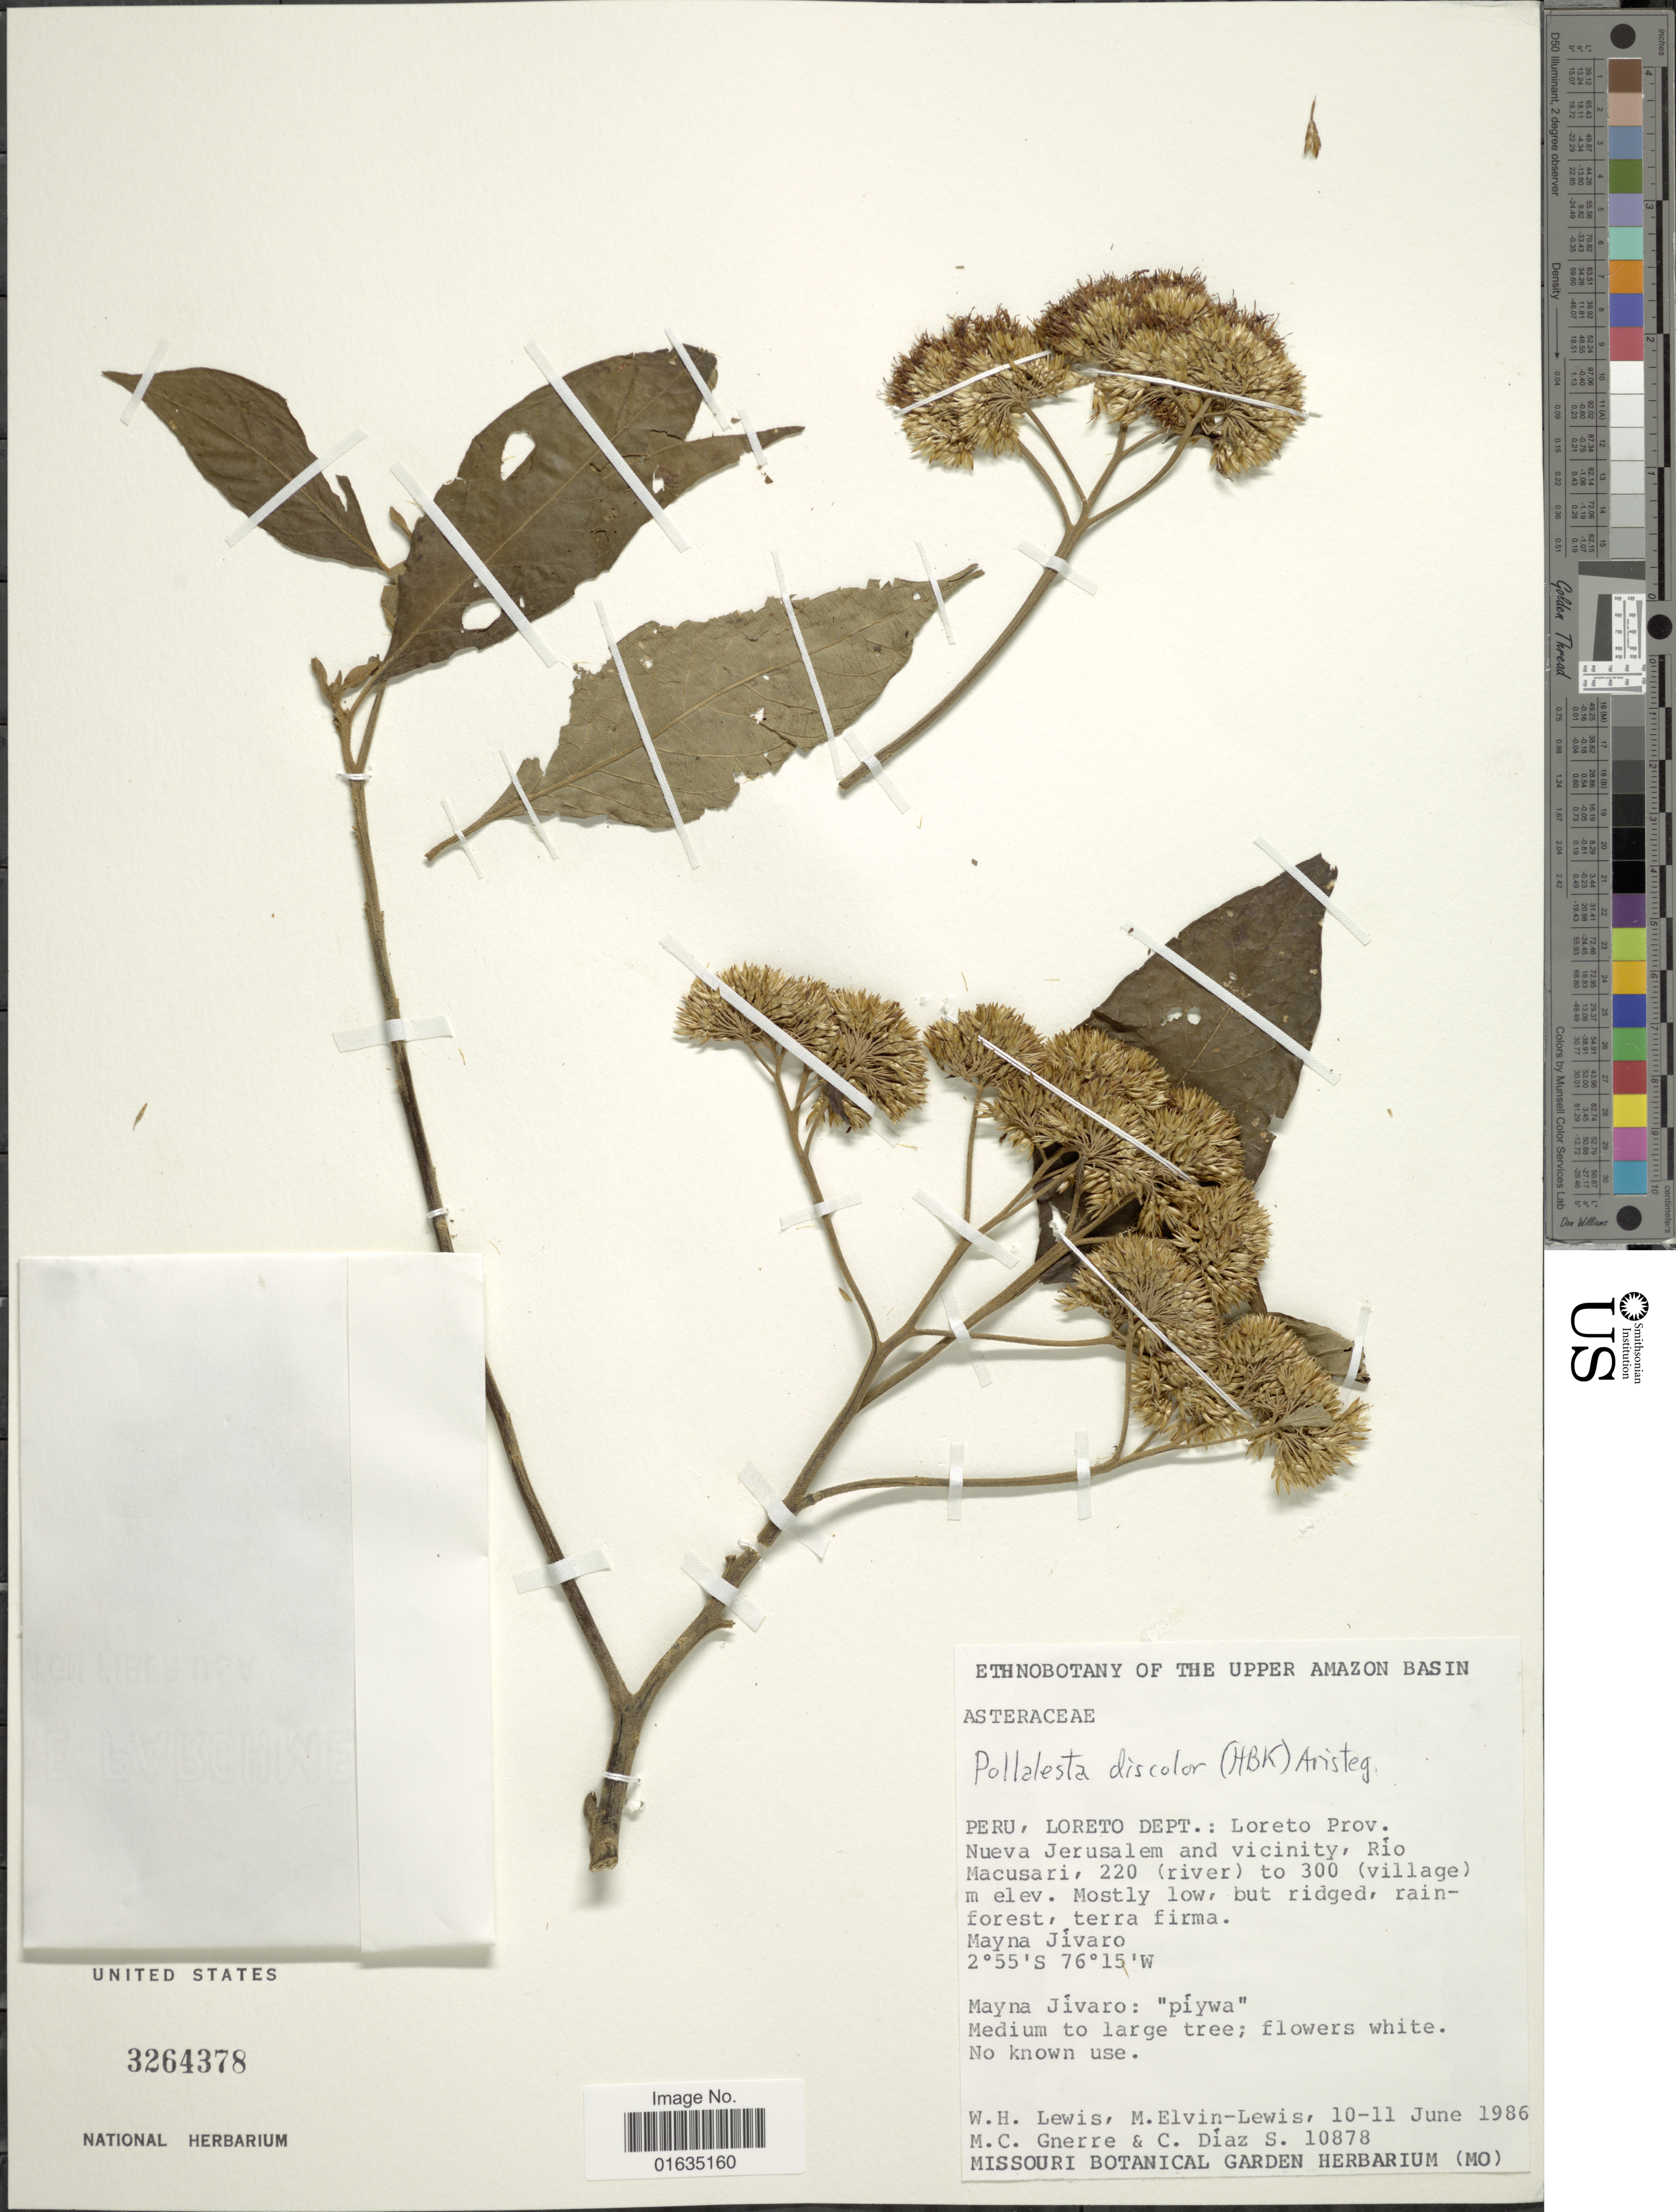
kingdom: Plantae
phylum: Tracheophyta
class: Magnoliopsida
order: Asterales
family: Asteraceae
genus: Pollalesta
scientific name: Pollalesta discolor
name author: (Kunth) Aristeg.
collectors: W. H. Lewis, M. Elvin-Lewis, M. Gnerre & C. Díaz S.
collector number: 10878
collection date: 1986-06-10/1986-06-11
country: Peru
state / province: Loreto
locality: Loreto Dept., Loreto Prov., Nueva Jerusalem and vicinity, Rio Macusari, Mayna Jivaro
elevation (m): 220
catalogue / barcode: US 3264378